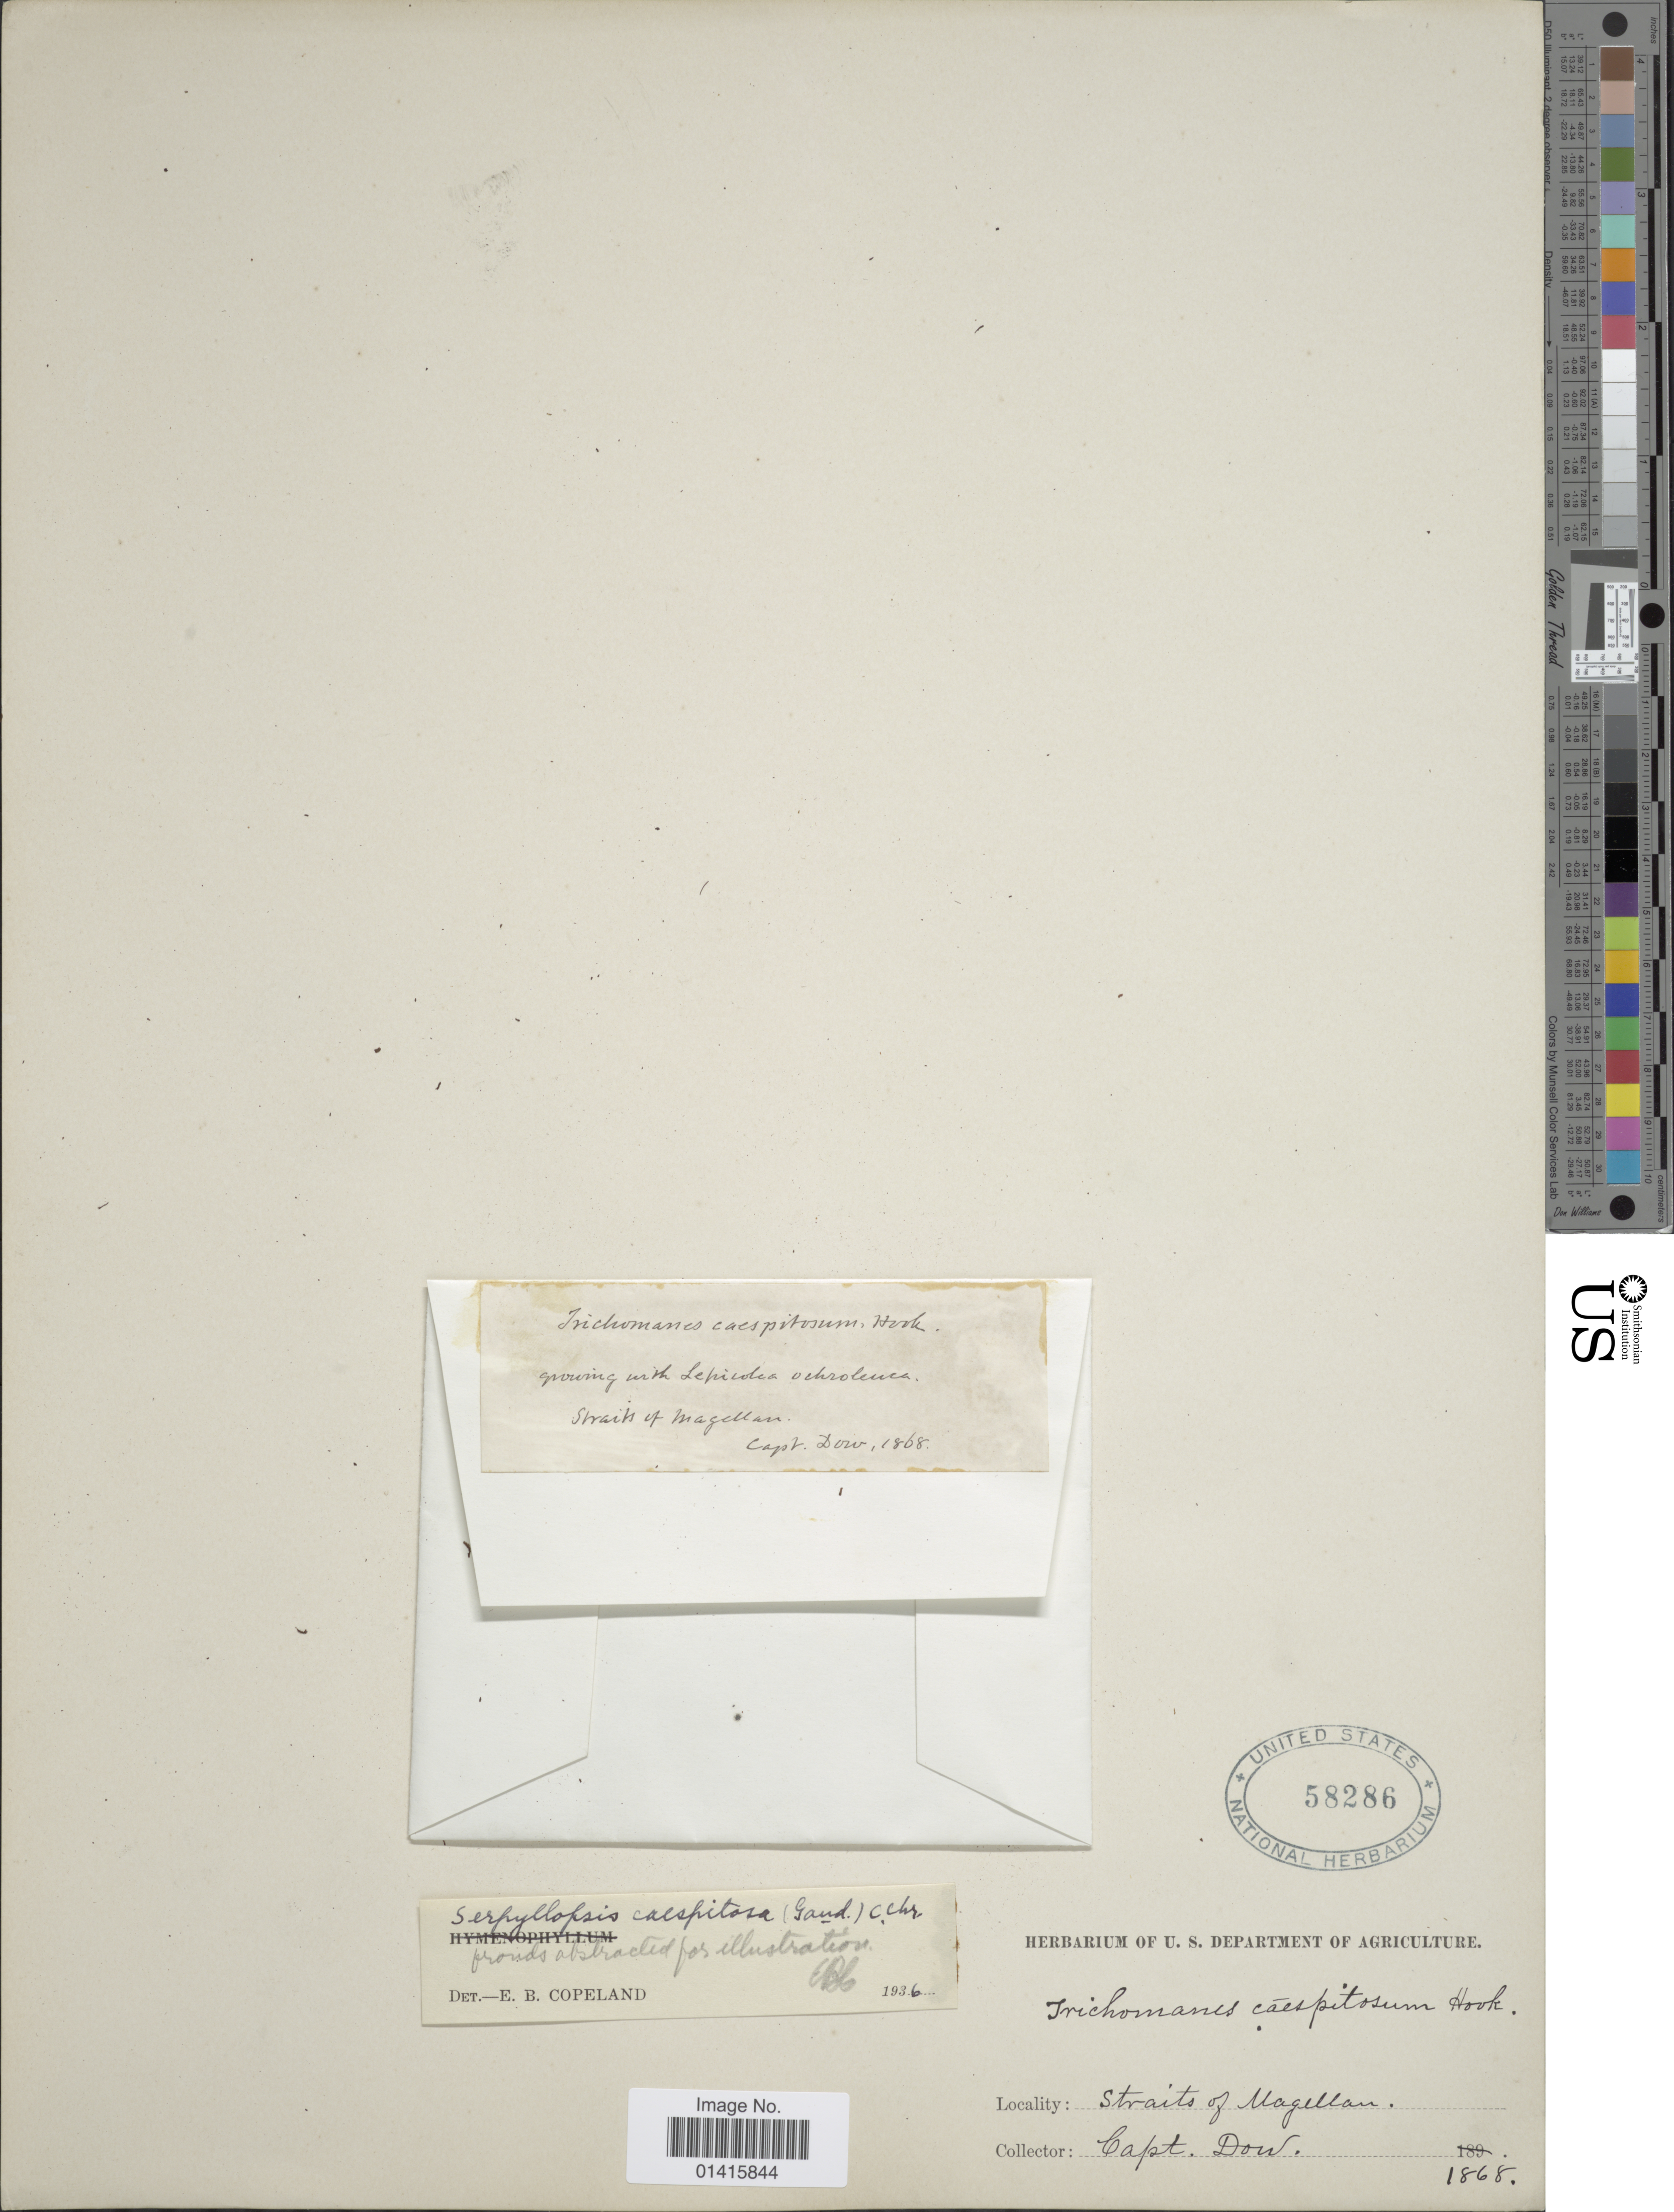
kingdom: Plantae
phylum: Tracheophyta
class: Polypodiopsida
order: Hymenophyllales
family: Hymenophyllaceae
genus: Hymenophyllum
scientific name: Hymenophyllum caespitosum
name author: Gaudich.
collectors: -. Dow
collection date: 1868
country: Argentina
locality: Straits of Magellan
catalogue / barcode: US 58286